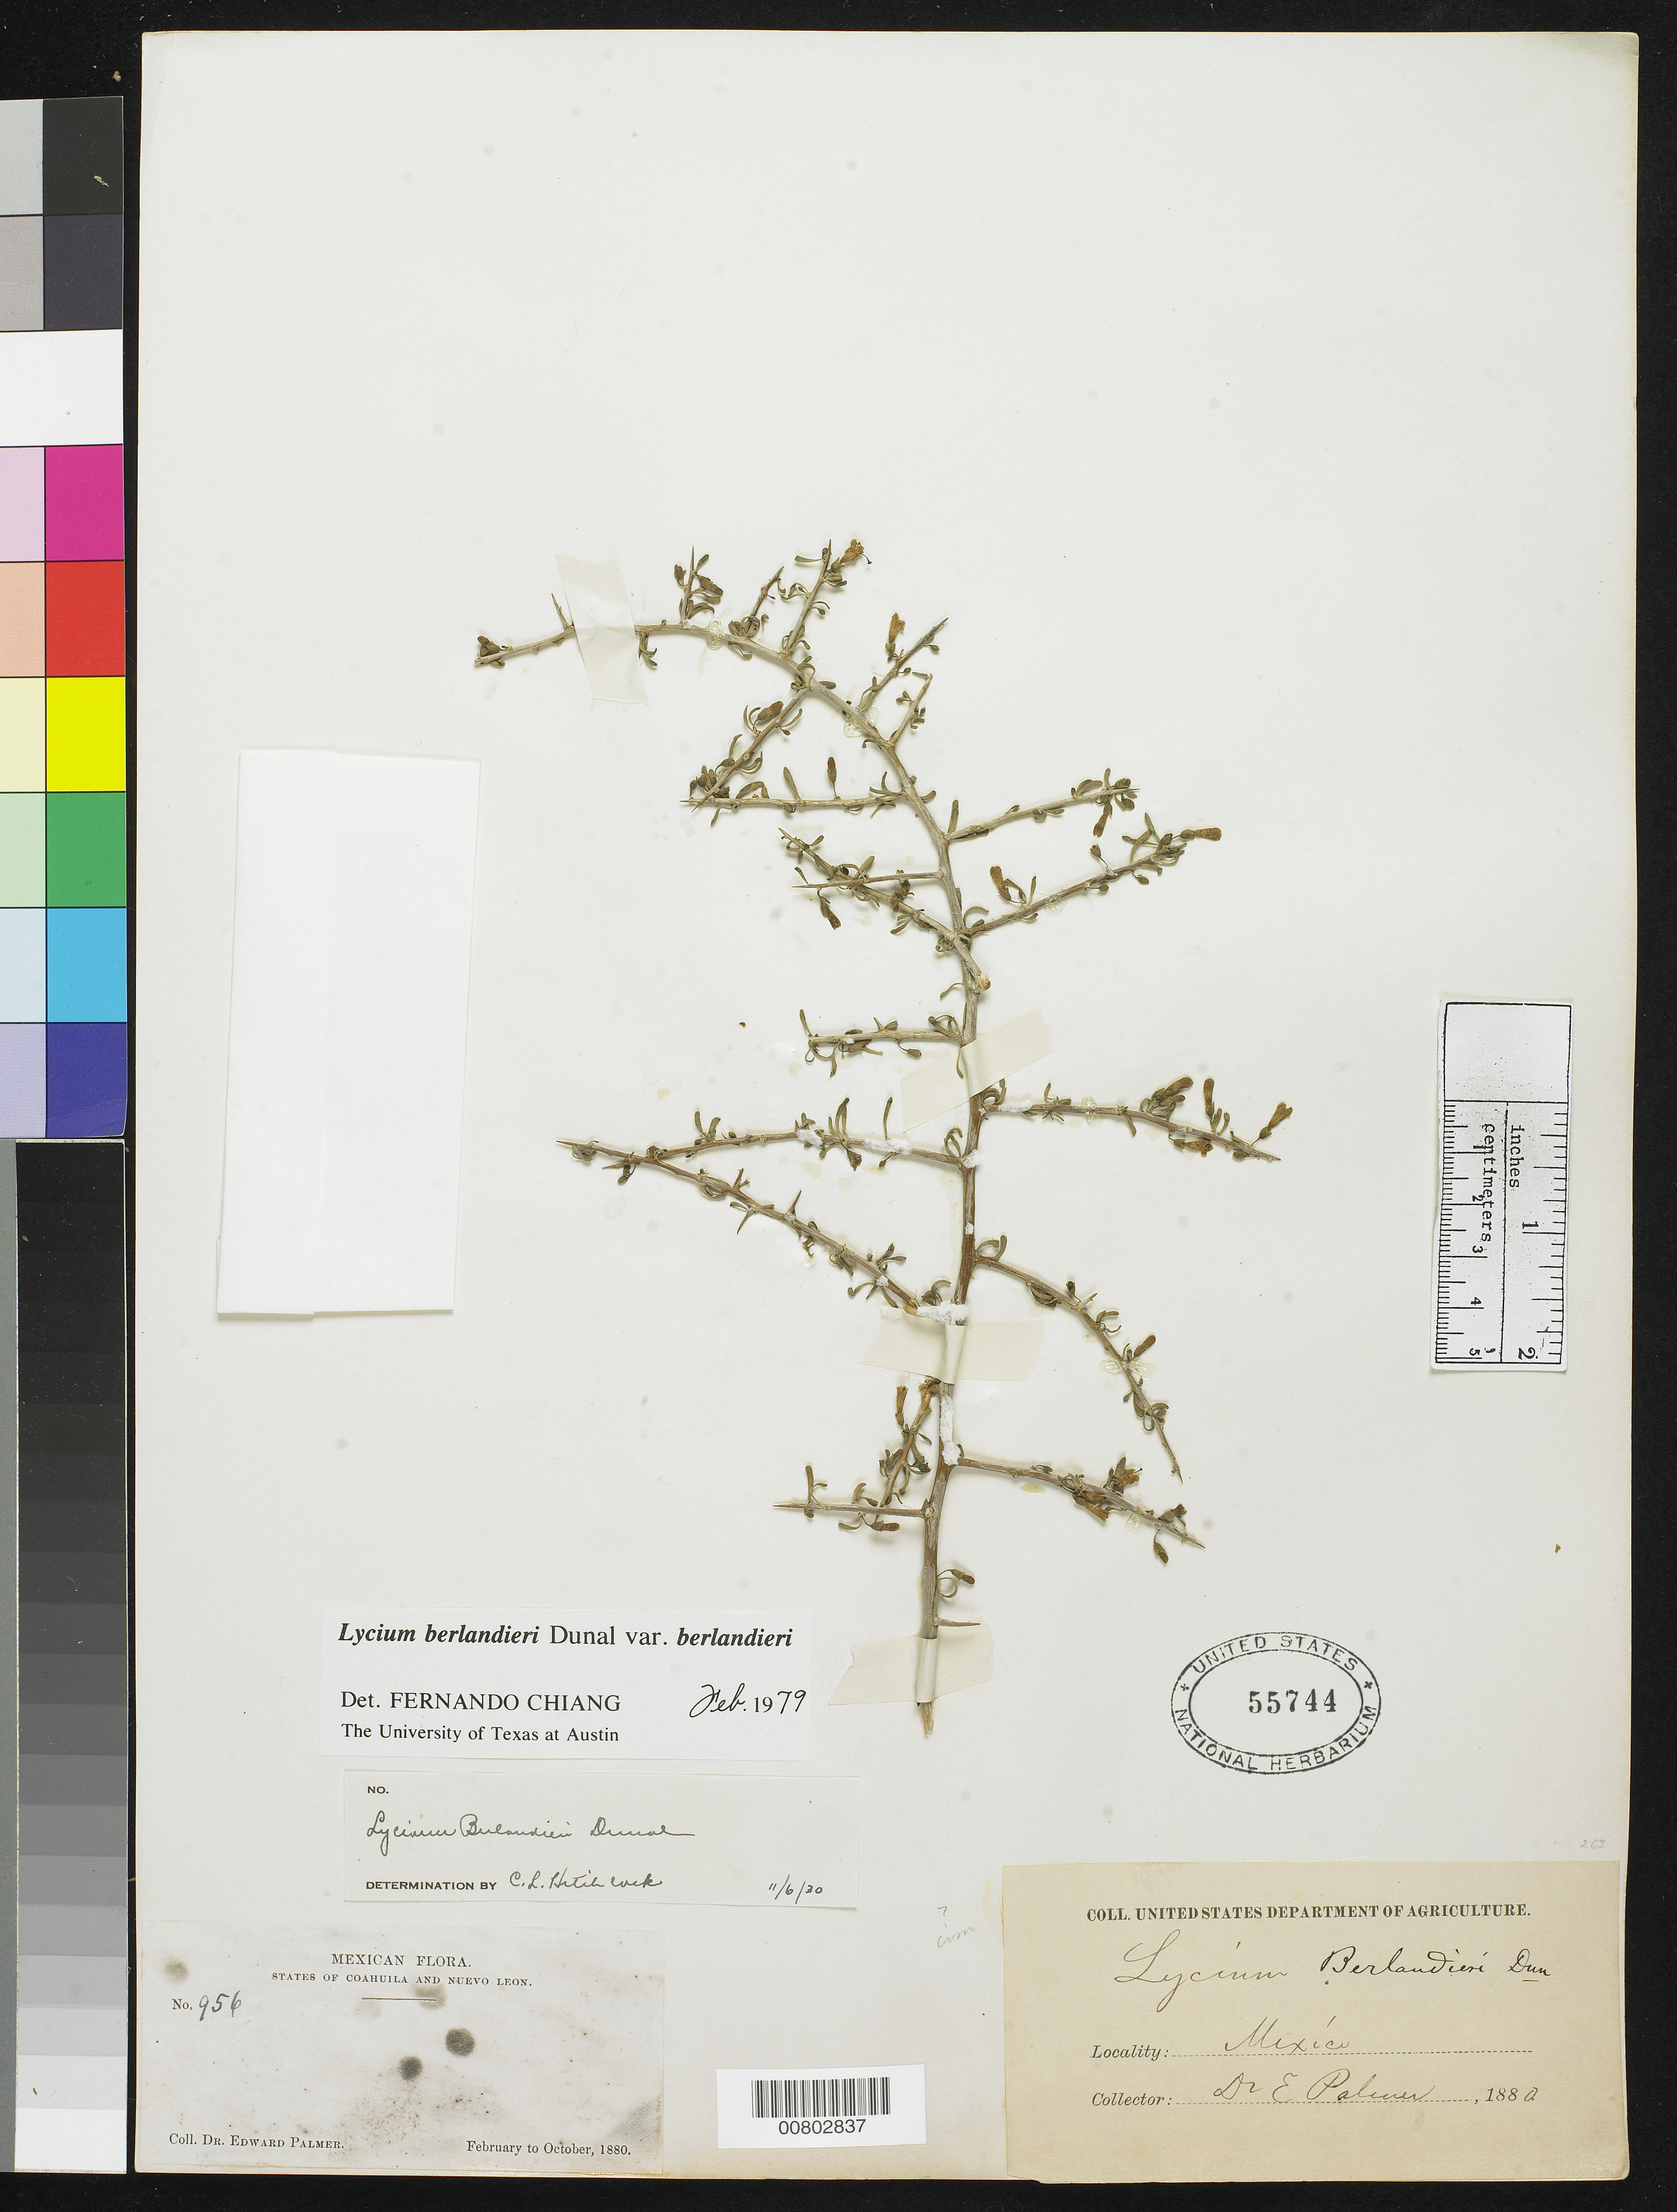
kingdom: Plantae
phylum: Tracheophyta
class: Magnoliopsida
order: Solanales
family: Solanaceae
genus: Lycium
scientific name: Lycium berlandieri var. berlandieri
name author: Dunal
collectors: E. Palmer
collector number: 956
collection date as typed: Feb 1880 to -- Oct 1880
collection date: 1880-02/1880-10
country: Mexico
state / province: Coahuila / Nuevo León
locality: States of Coahuila and Nuevo León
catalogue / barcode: US 55744